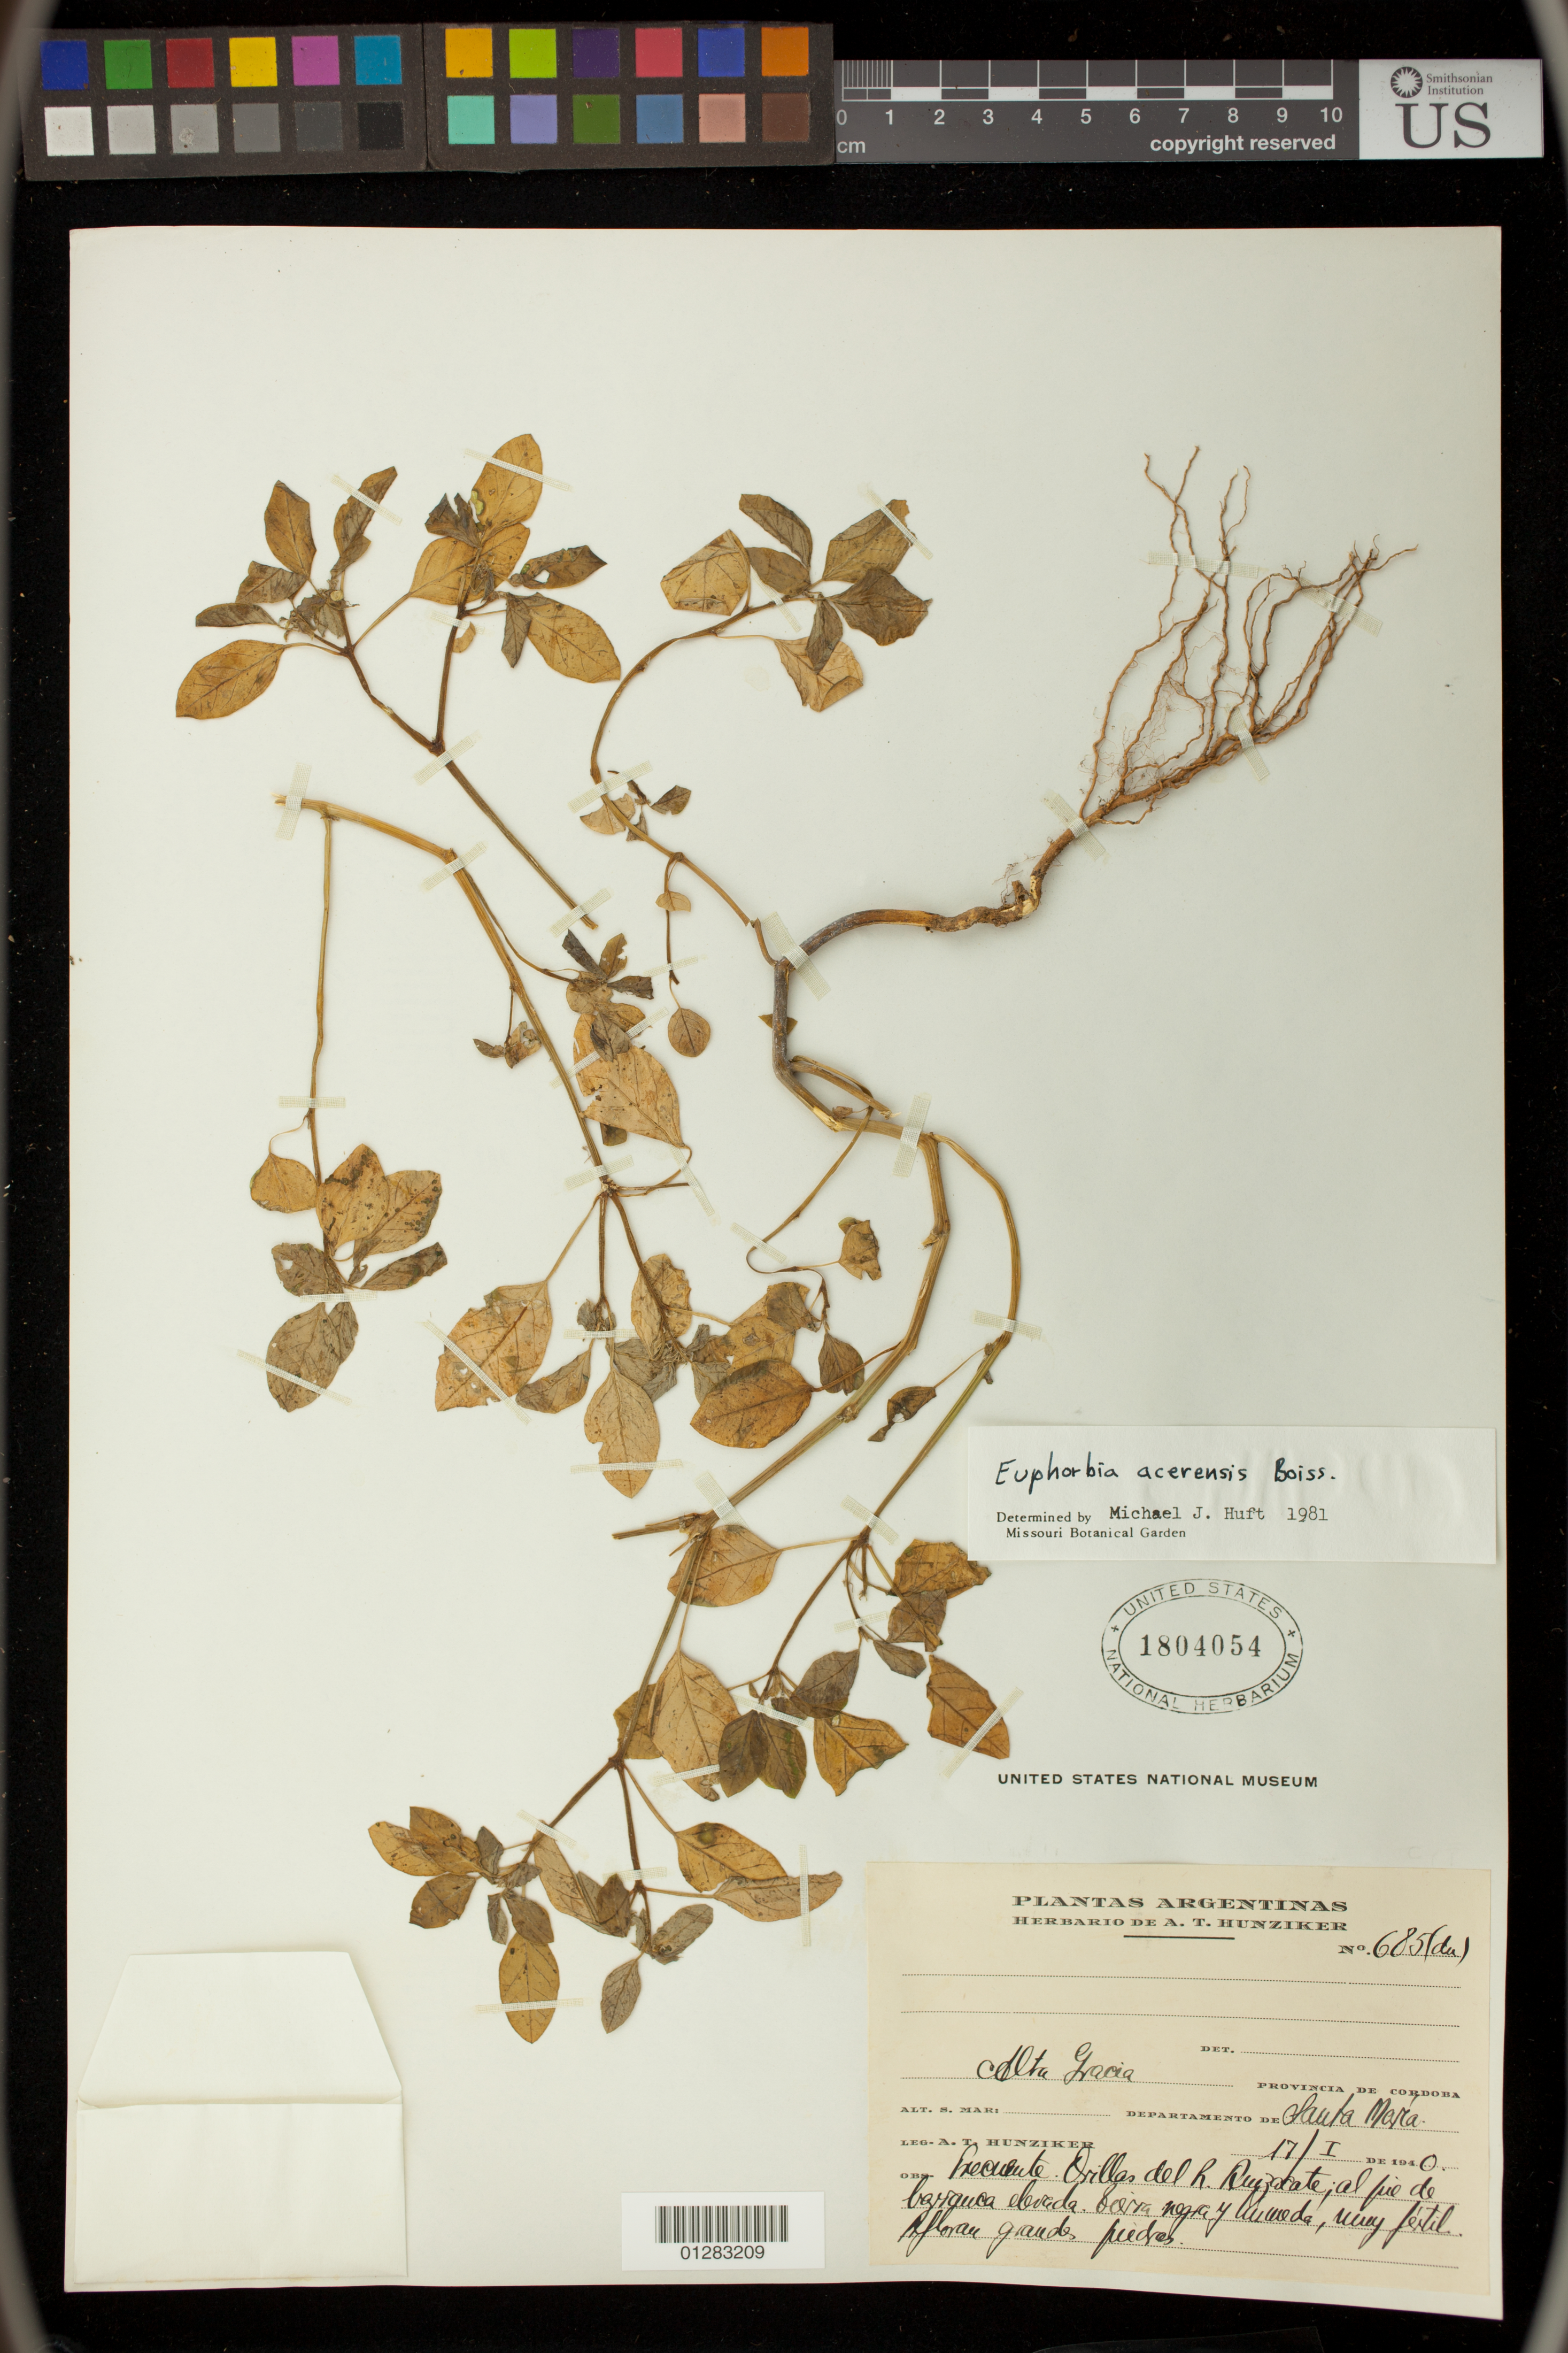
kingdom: Plantae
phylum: Tracheophyta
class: Magnoliopsida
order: Malpighiales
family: Euphorbiaceae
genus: Euphorbia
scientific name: Euphorbia acerensis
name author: Boiss.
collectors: A. T. Hunziker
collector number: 685(du)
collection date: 1940-01-17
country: Argentina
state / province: Cordoba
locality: Alta Gracia, Departmente de Santa Mara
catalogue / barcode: US 1804054